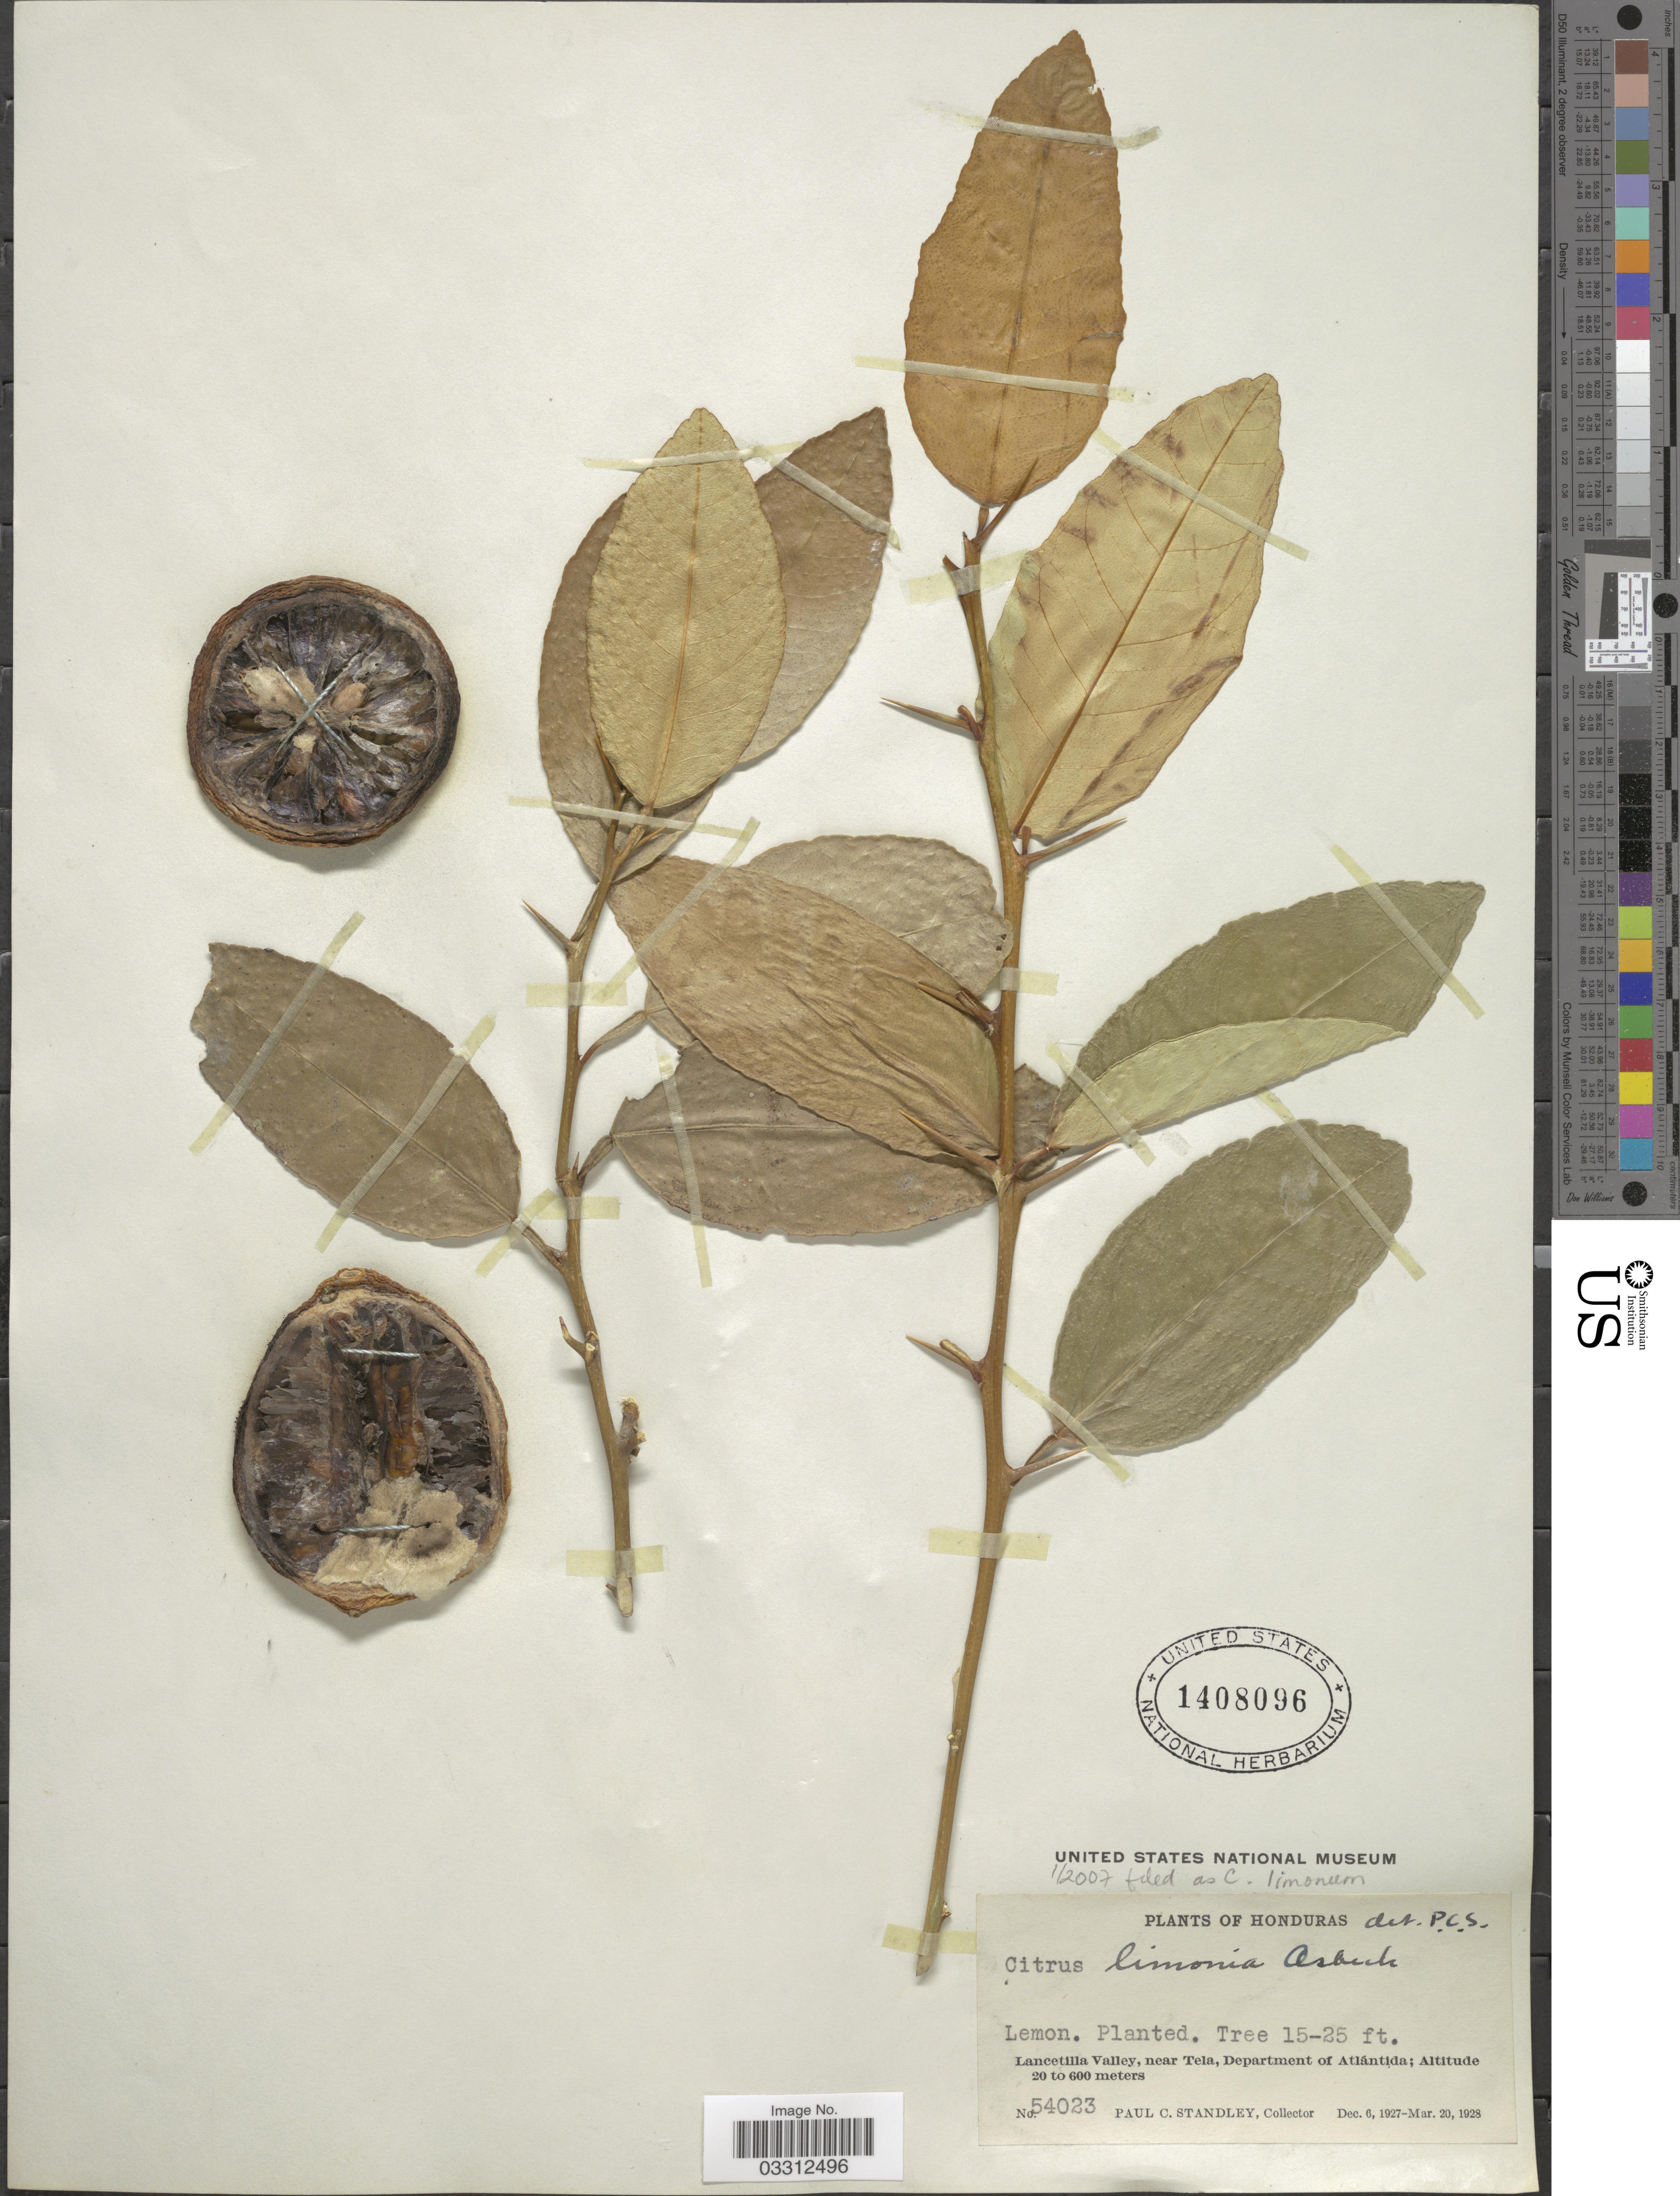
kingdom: Plantae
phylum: Tracheophyta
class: Magnoliopsida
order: Sapindales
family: Rutaceae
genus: Citrus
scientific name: Citrus limonum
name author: (L.) Risso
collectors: P. C. Standley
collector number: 54023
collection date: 1927-12-06/1928-03-20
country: Honduras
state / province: Atlántida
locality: Lancetilla Valley, near Tela, Department of Atlántida.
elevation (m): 20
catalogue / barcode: US 1408096